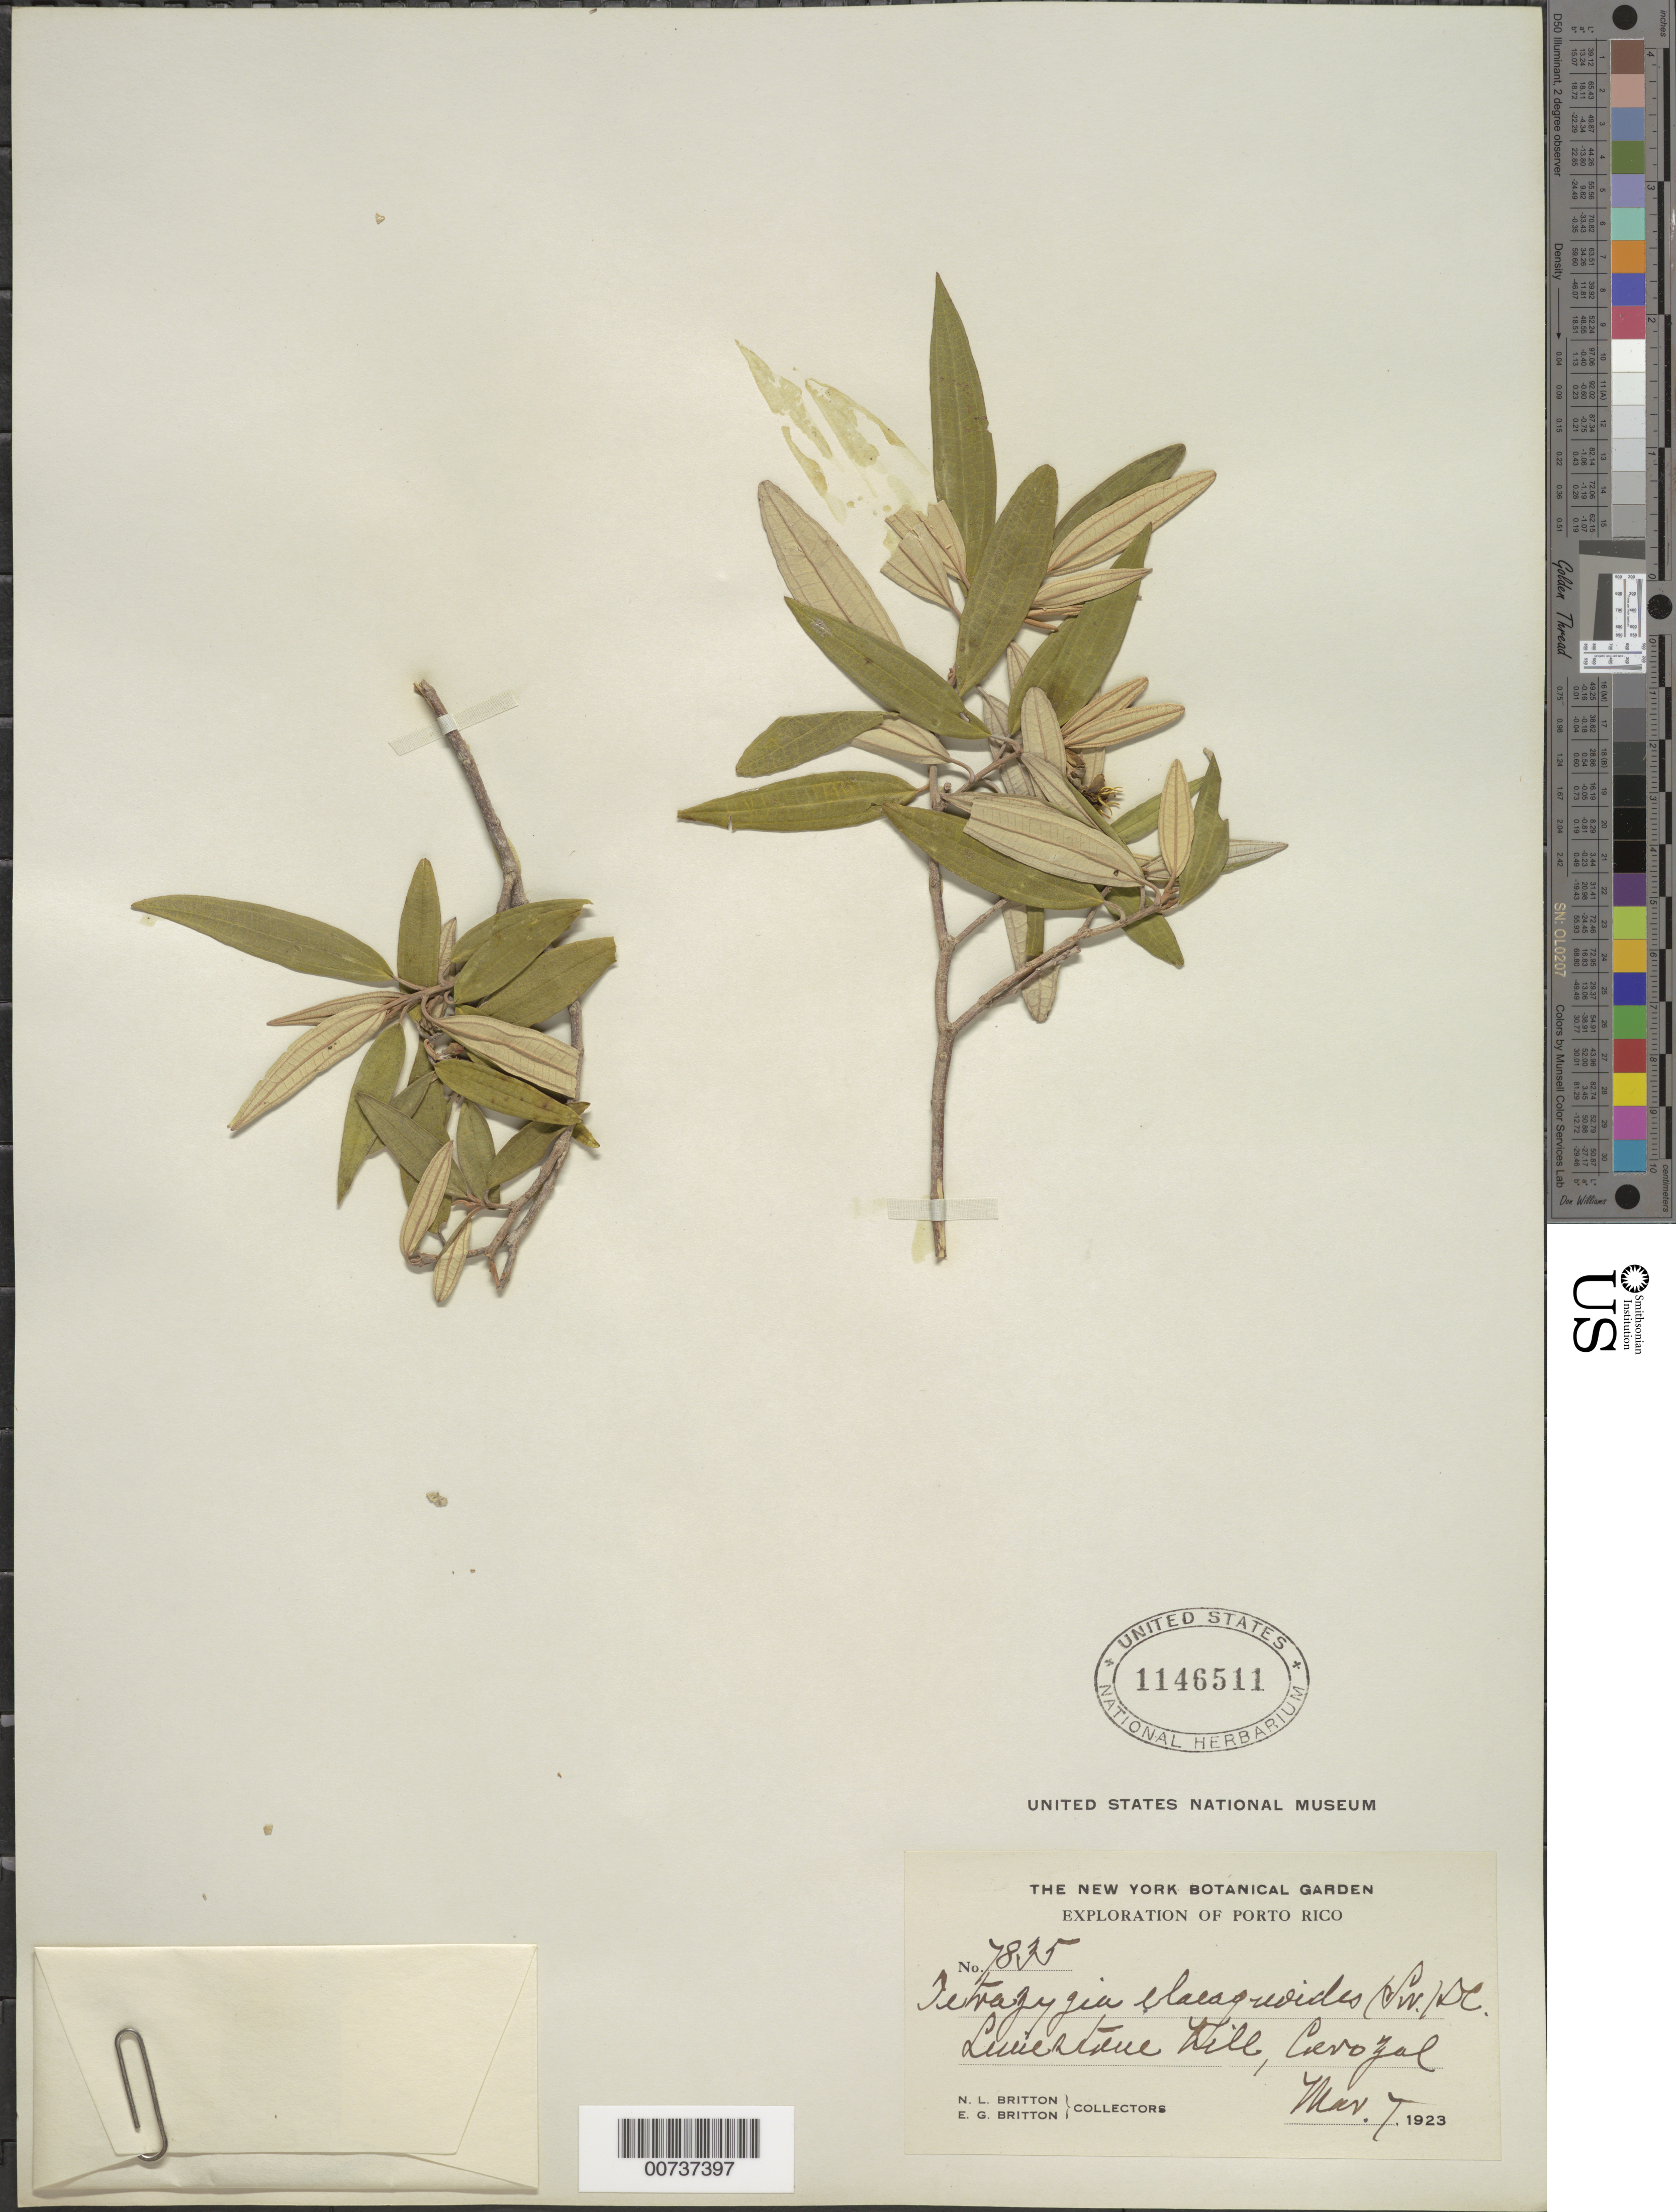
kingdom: Plantae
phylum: Tracheophyta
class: Magnoliopsida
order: Myrtales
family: Melastomataceae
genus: Tetrazygia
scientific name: Tetrazygia elaeagnoides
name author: (Sw.) DC.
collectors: N. Britton & E. G. Britton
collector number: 7835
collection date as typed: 07 Mar 1923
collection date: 1923-03-07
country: Puerto Rico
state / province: Corozal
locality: Corozal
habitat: Limestone hill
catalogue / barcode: US 1146511